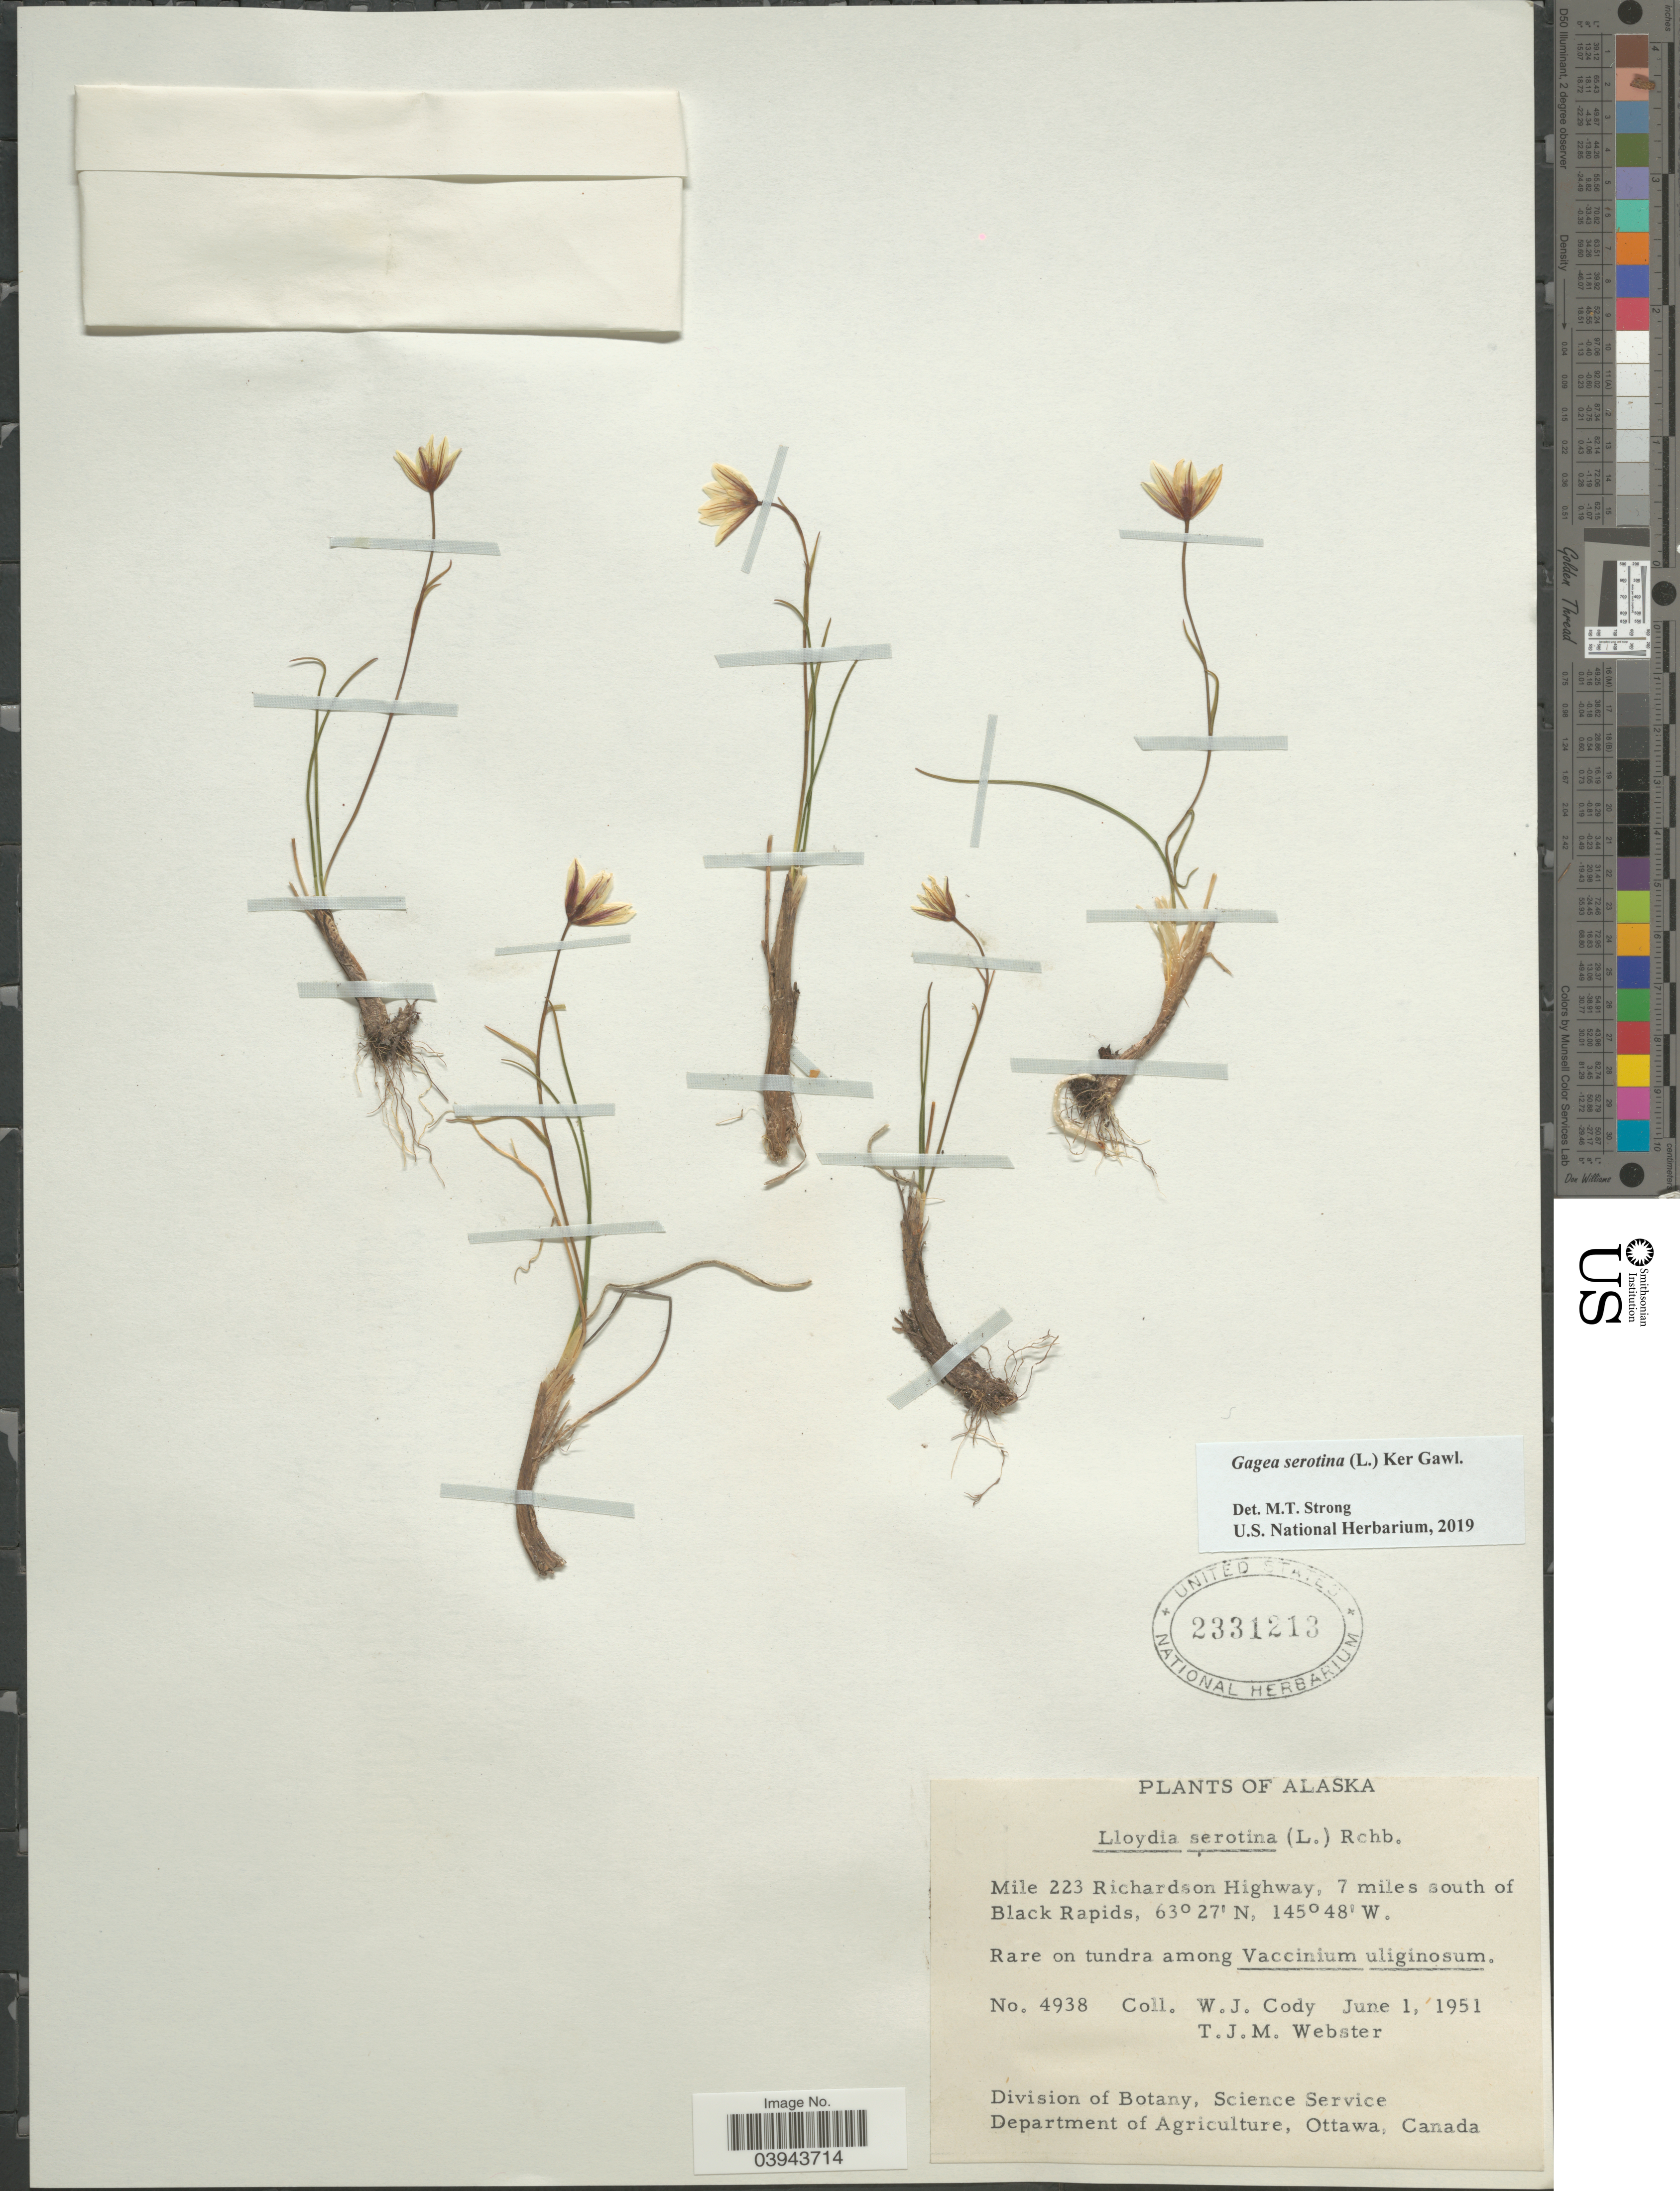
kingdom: Plantae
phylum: Tracheophyta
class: Liliopsida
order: Liliales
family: Liliaceae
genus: Lloydia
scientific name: Lloydia serotina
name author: (L.) Salisb. ex Rchb.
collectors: W. Cody & T. J. Webster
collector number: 4938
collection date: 1951-06-01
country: United States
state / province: Alaska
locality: Mile 223 Richardson Highway, 7 miles south of Black Rapids.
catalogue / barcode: US 2331213